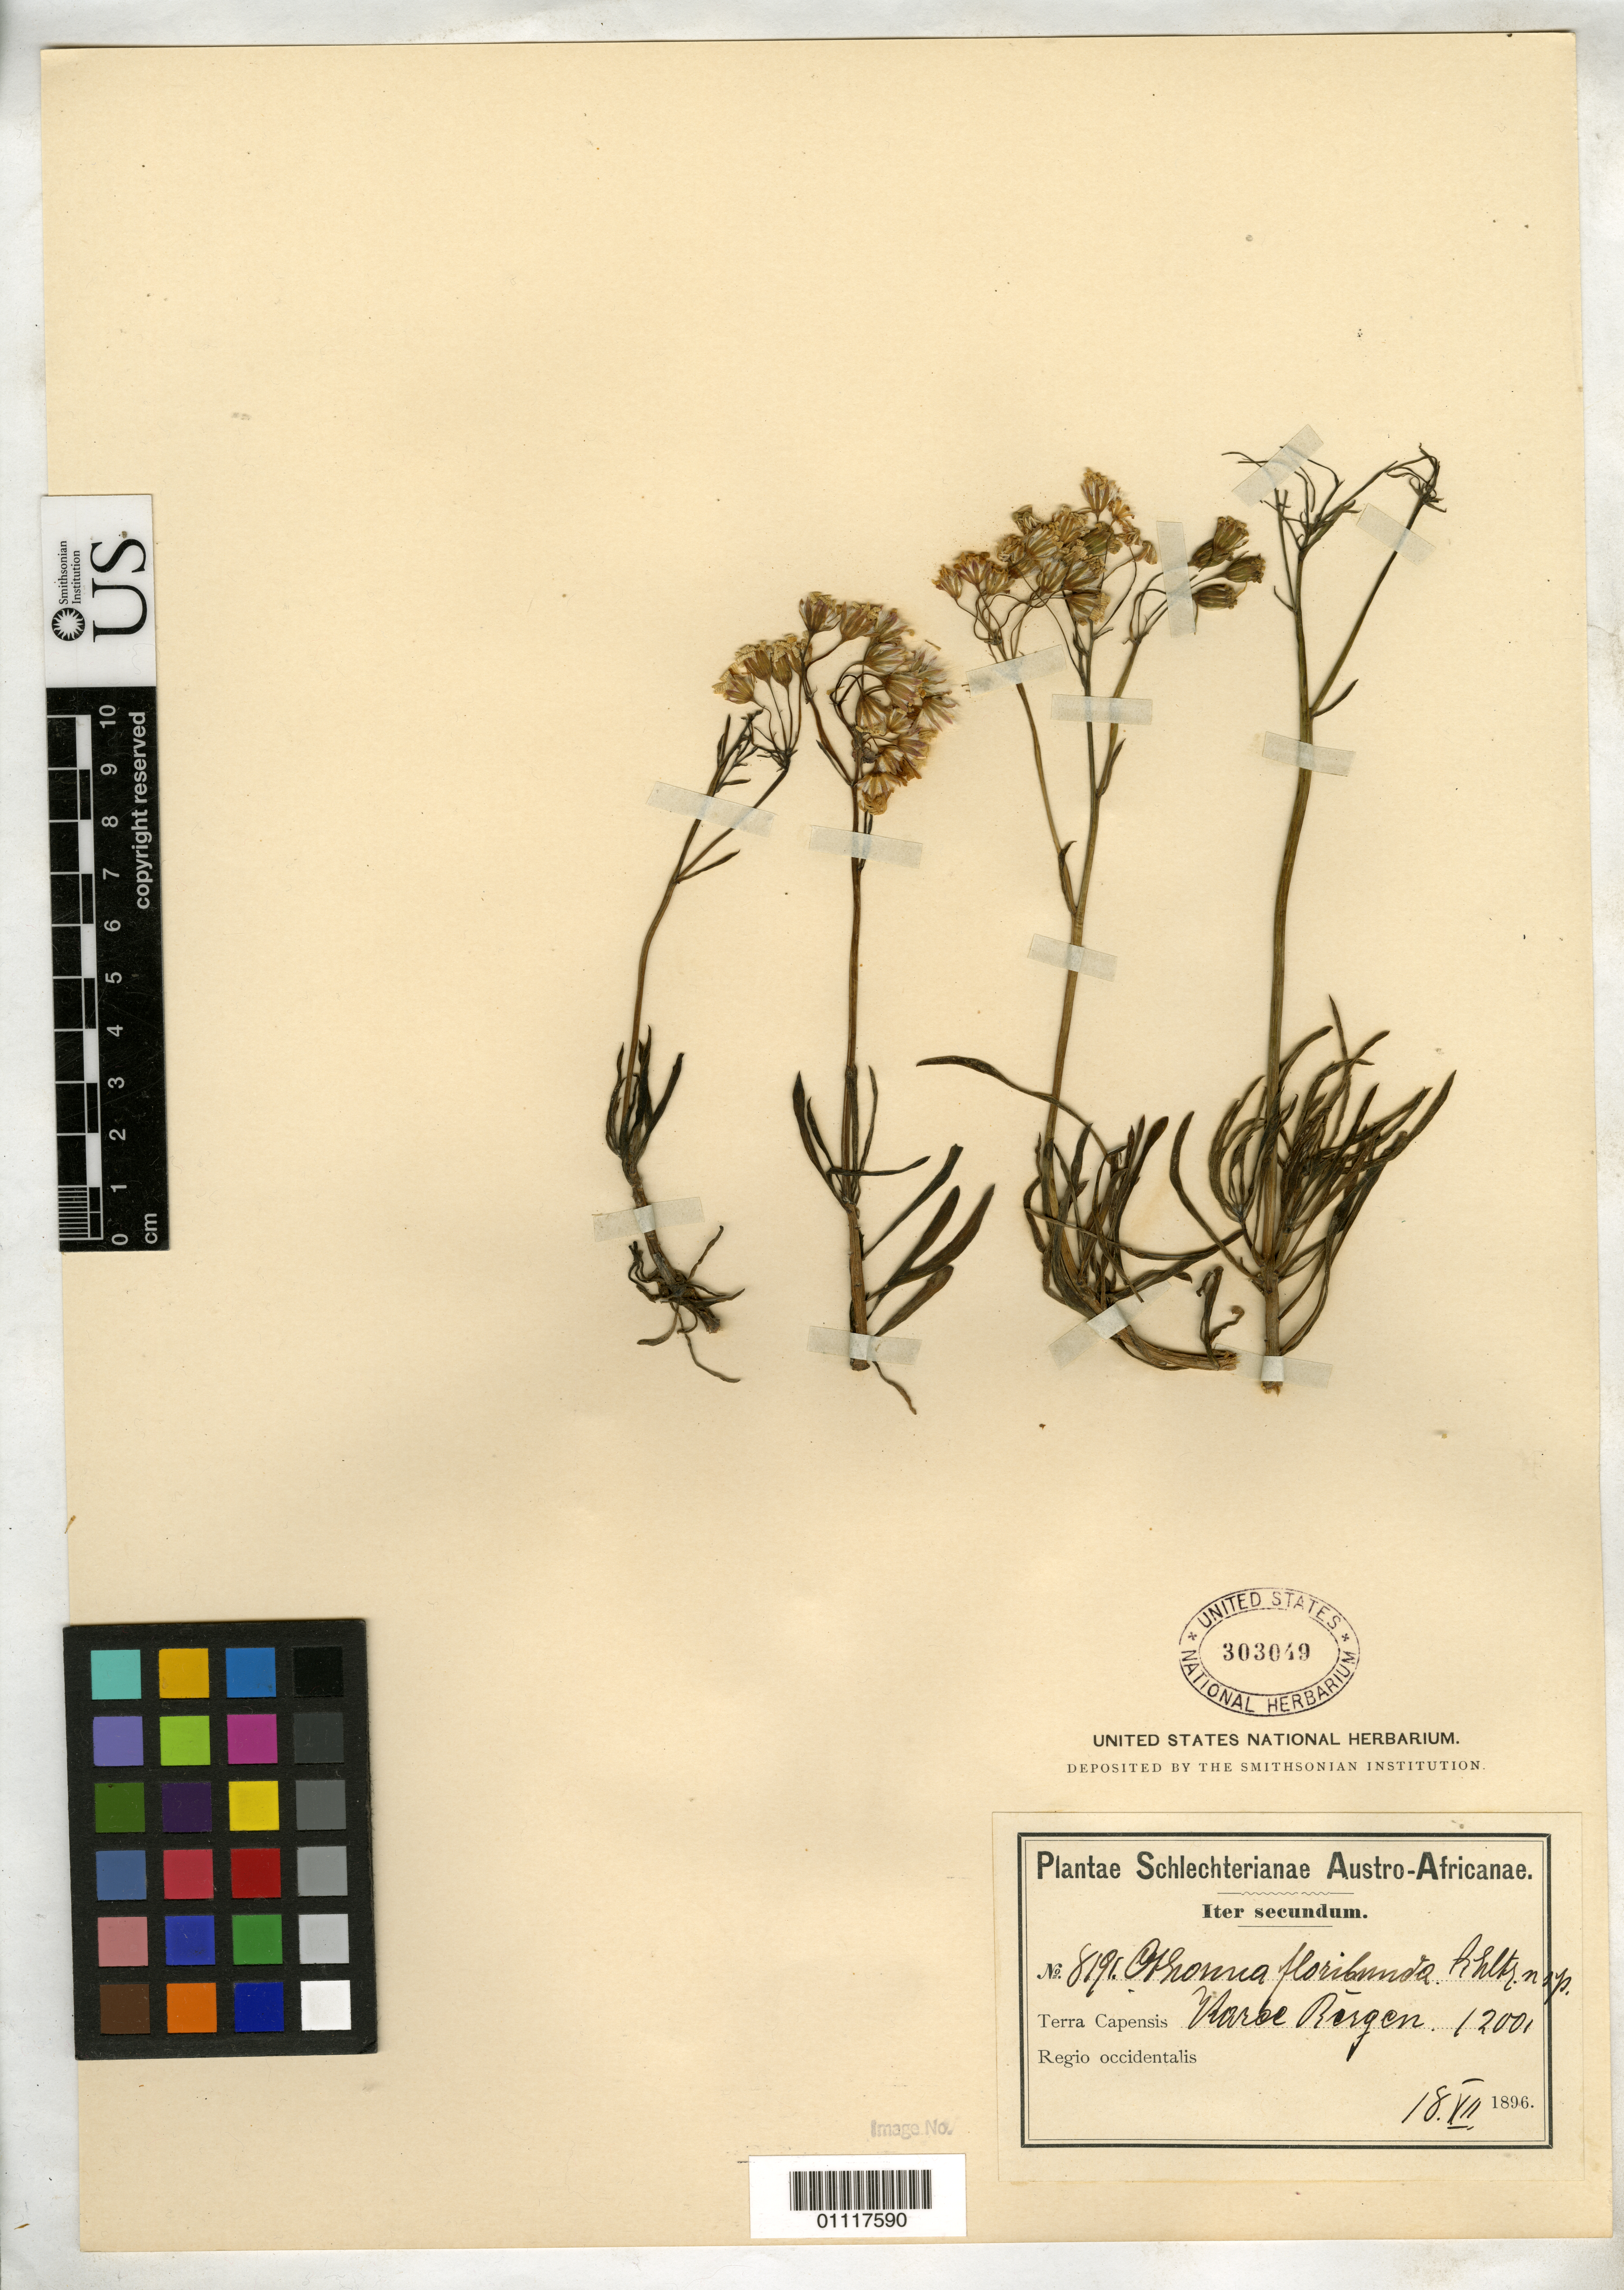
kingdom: Plantae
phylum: Tracheophyta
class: Magnoliopsida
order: Asterales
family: Asteraceae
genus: Othonna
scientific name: Othonna floribunda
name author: Schltr.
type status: Syntype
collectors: F. R. R. Schlechter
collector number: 8191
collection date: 1896-07-18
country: South Africa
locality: Karee Bergen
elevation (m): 366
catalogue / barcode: US 303049